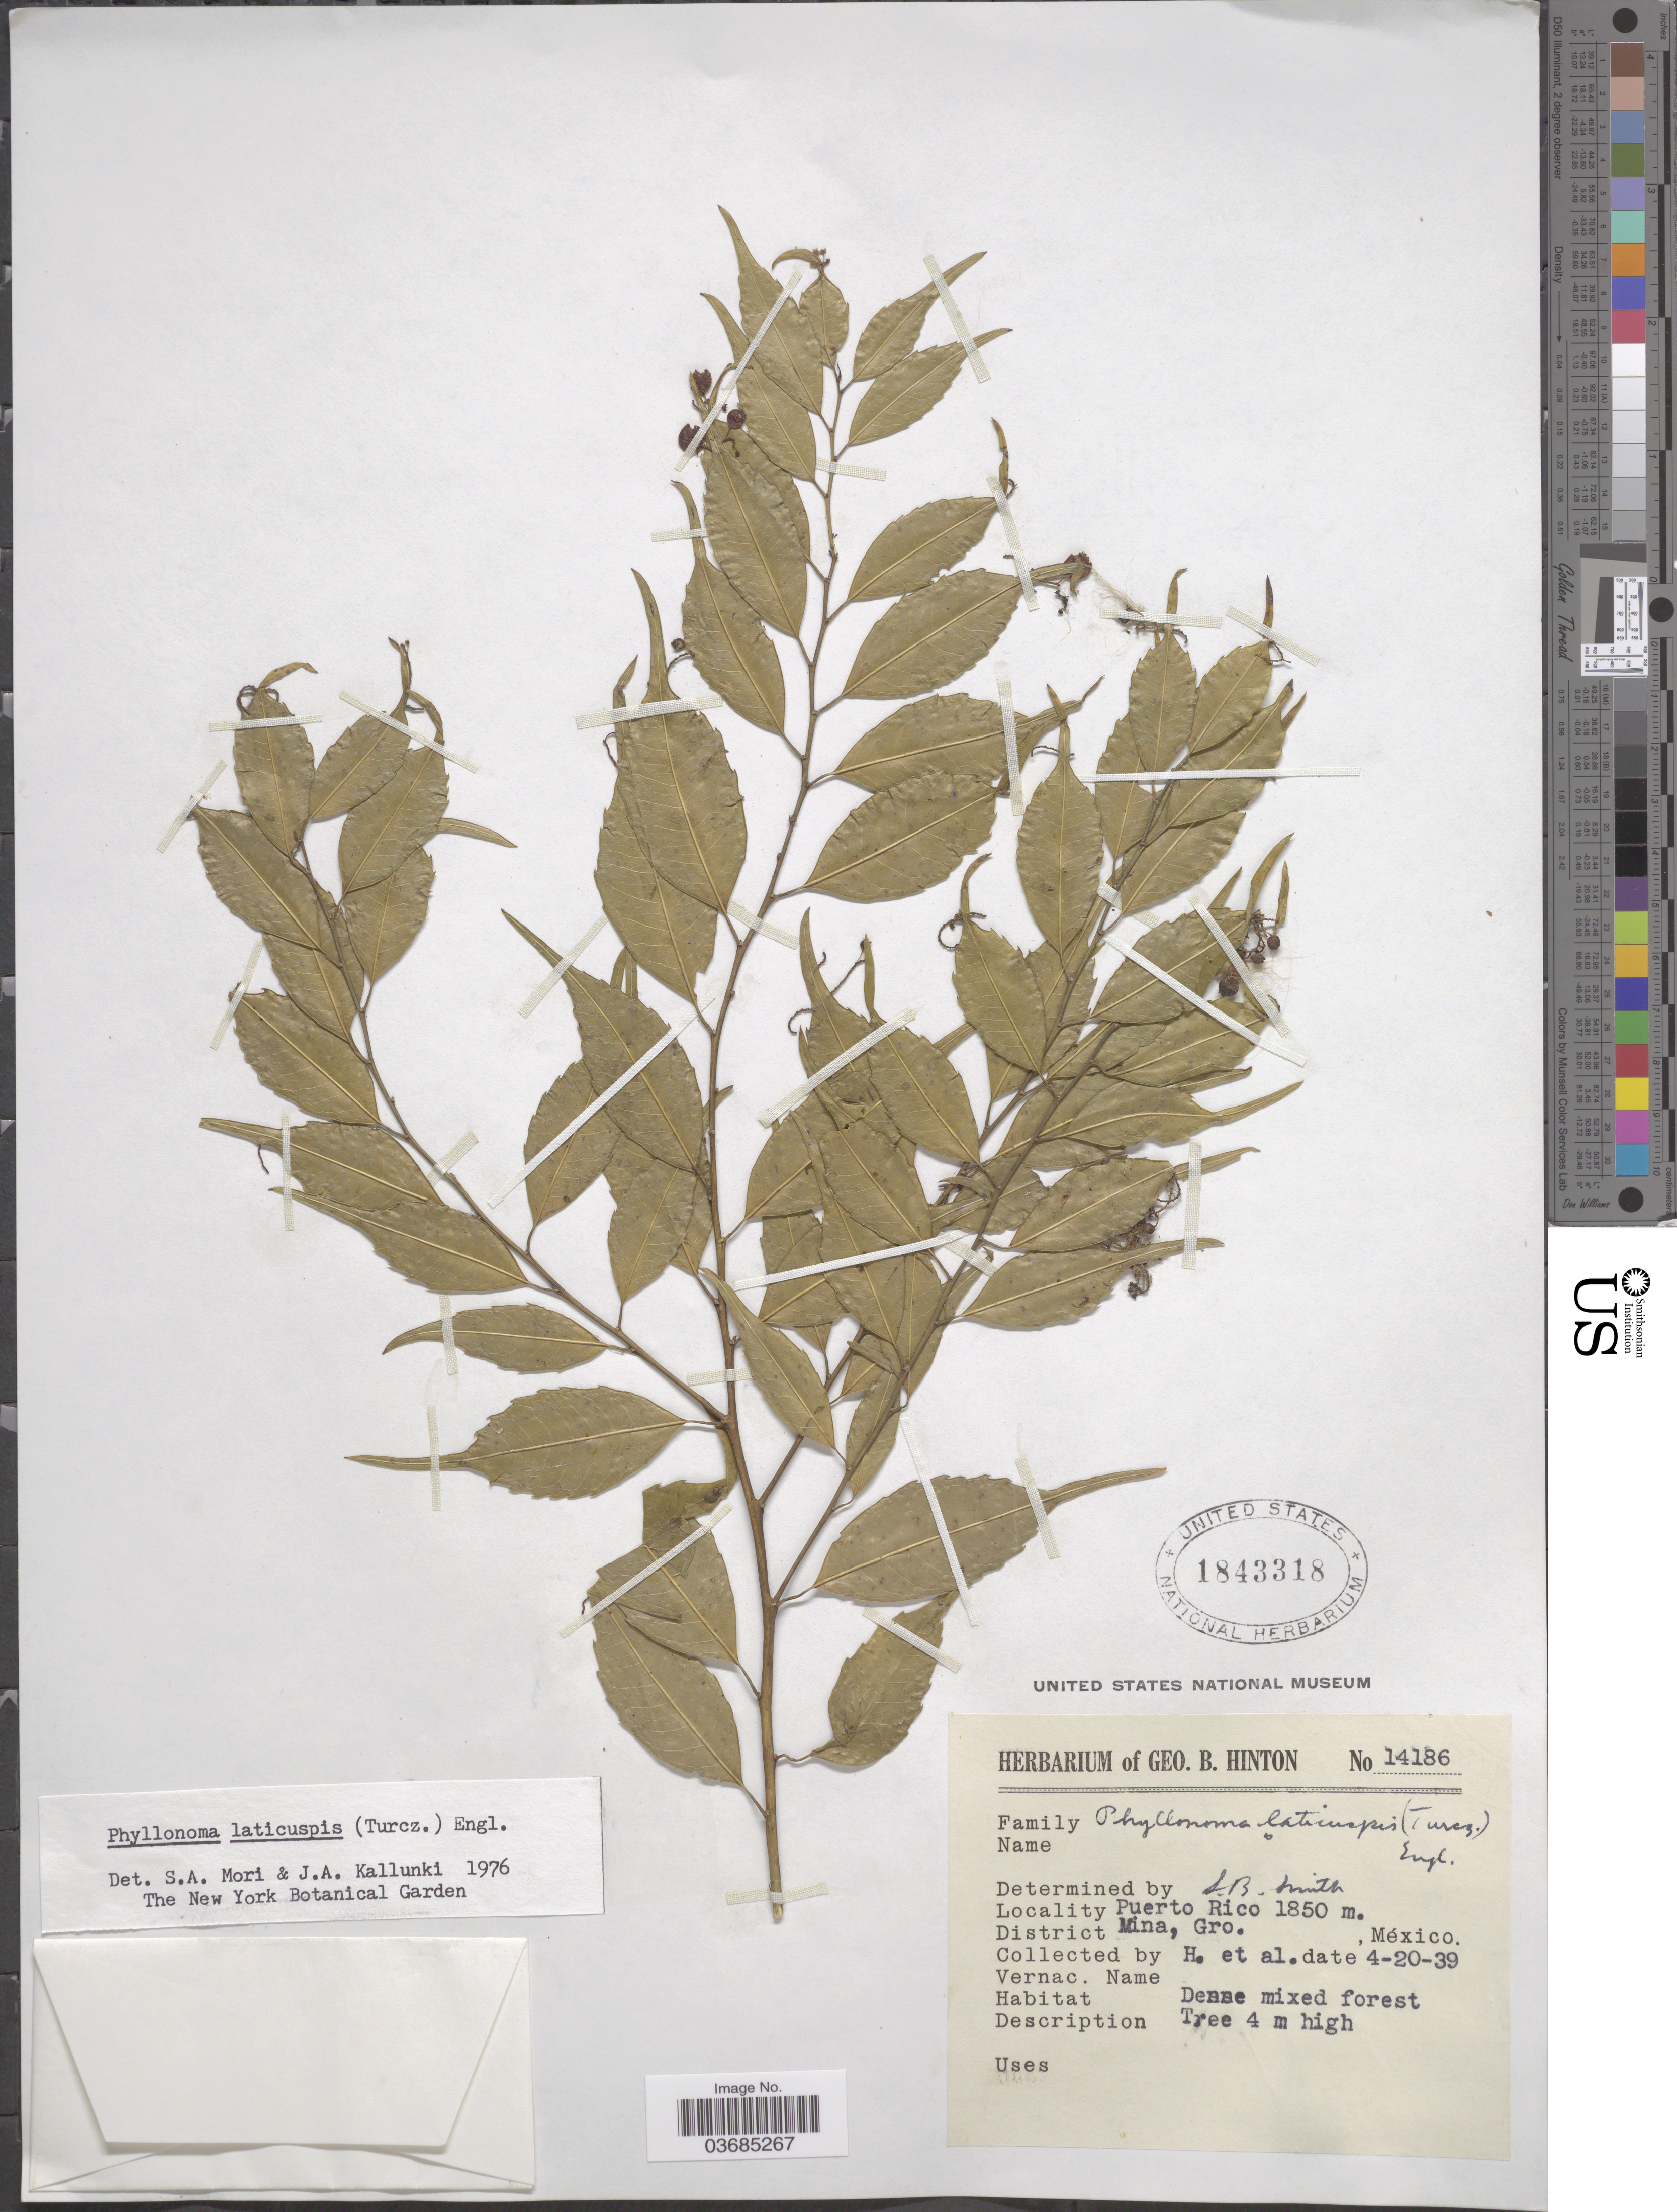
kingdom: Plantae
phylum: Tracheophyta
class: Magnoliopsida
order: Aquifoliales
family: Phyllonomaceae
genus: Phyllonoma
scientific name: Phyllonoma laticuspis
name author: (Turcz.) Engl.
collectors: G. B. Hinton & et al.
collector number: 14186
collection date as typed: Transcribed d/m/y: 20/4/39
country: Mexico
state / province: Guerrero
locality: Puerto Rico. District Mina, Gro.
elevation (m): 1850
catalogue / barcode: US 1843318